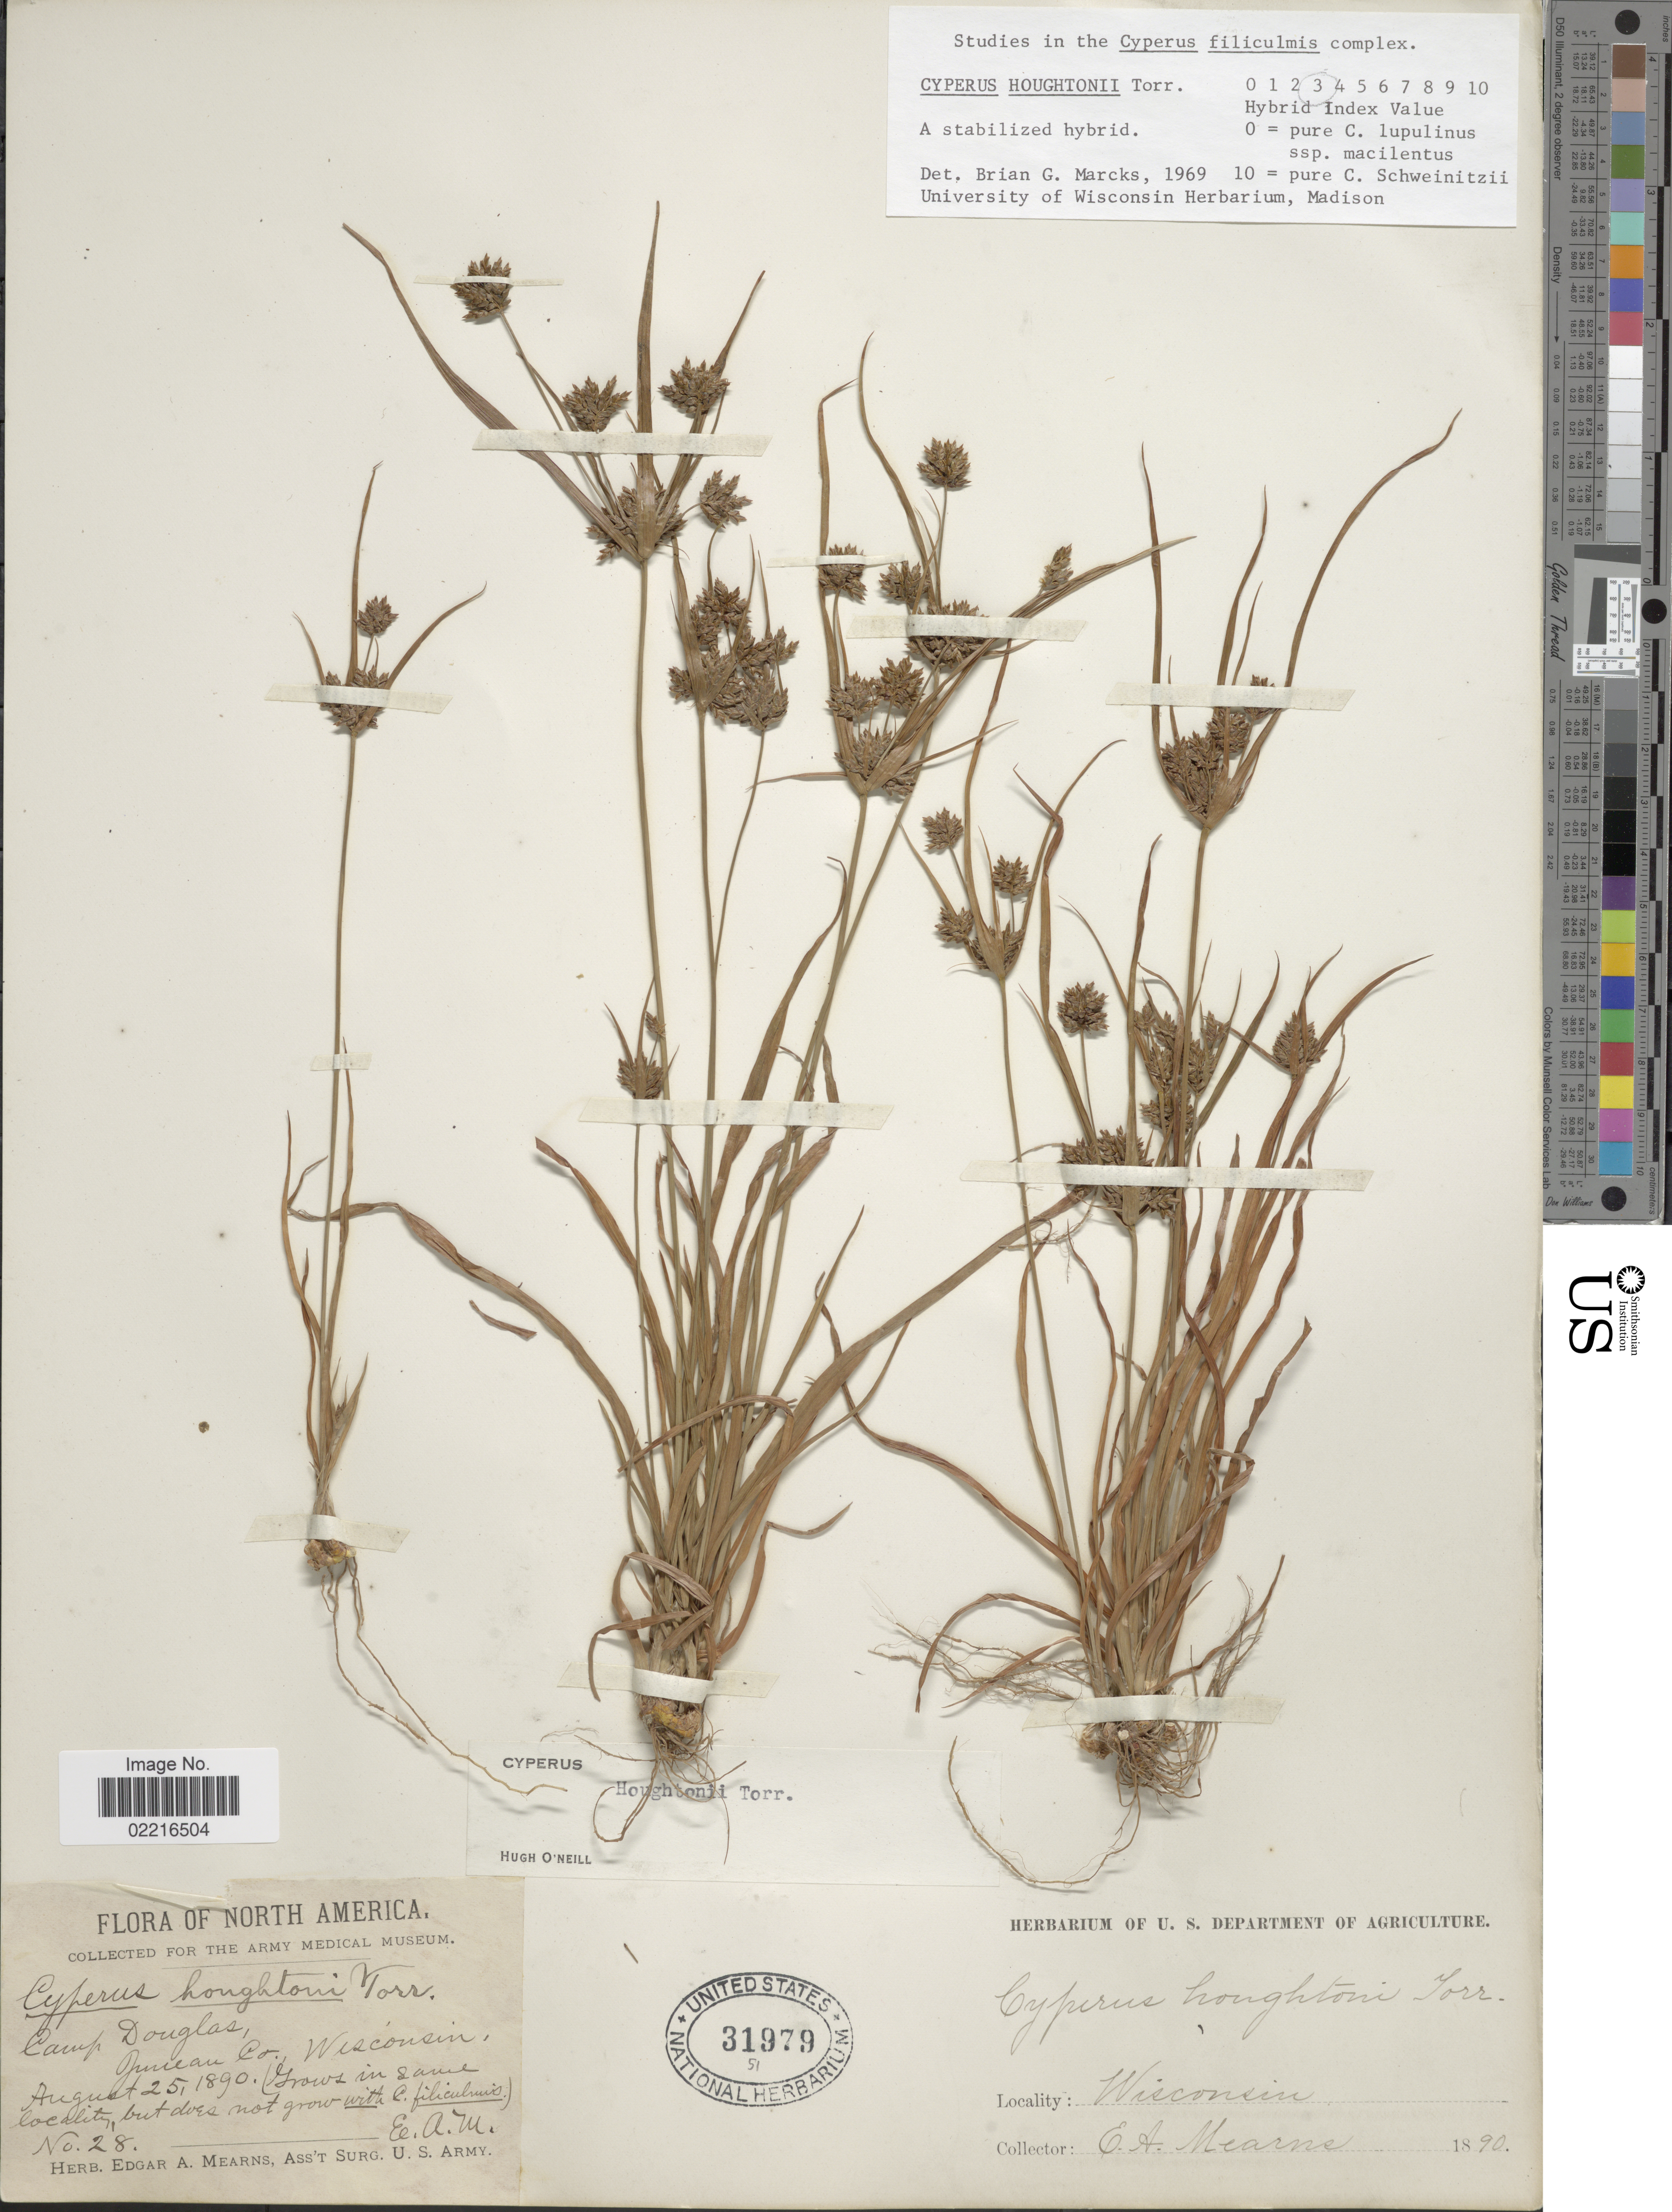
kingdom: Plantae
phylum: Tracheophyta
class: Liliopsida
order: Poales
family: Cyperaceae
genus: Cyperus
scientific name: Cyperus houghtonii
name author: Torr.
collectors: E. A. Mearns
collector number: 28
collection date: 1890-08-25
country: United States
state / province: Wisconsin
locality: Camp Douglas, Juneau Co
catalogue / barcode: US 31979